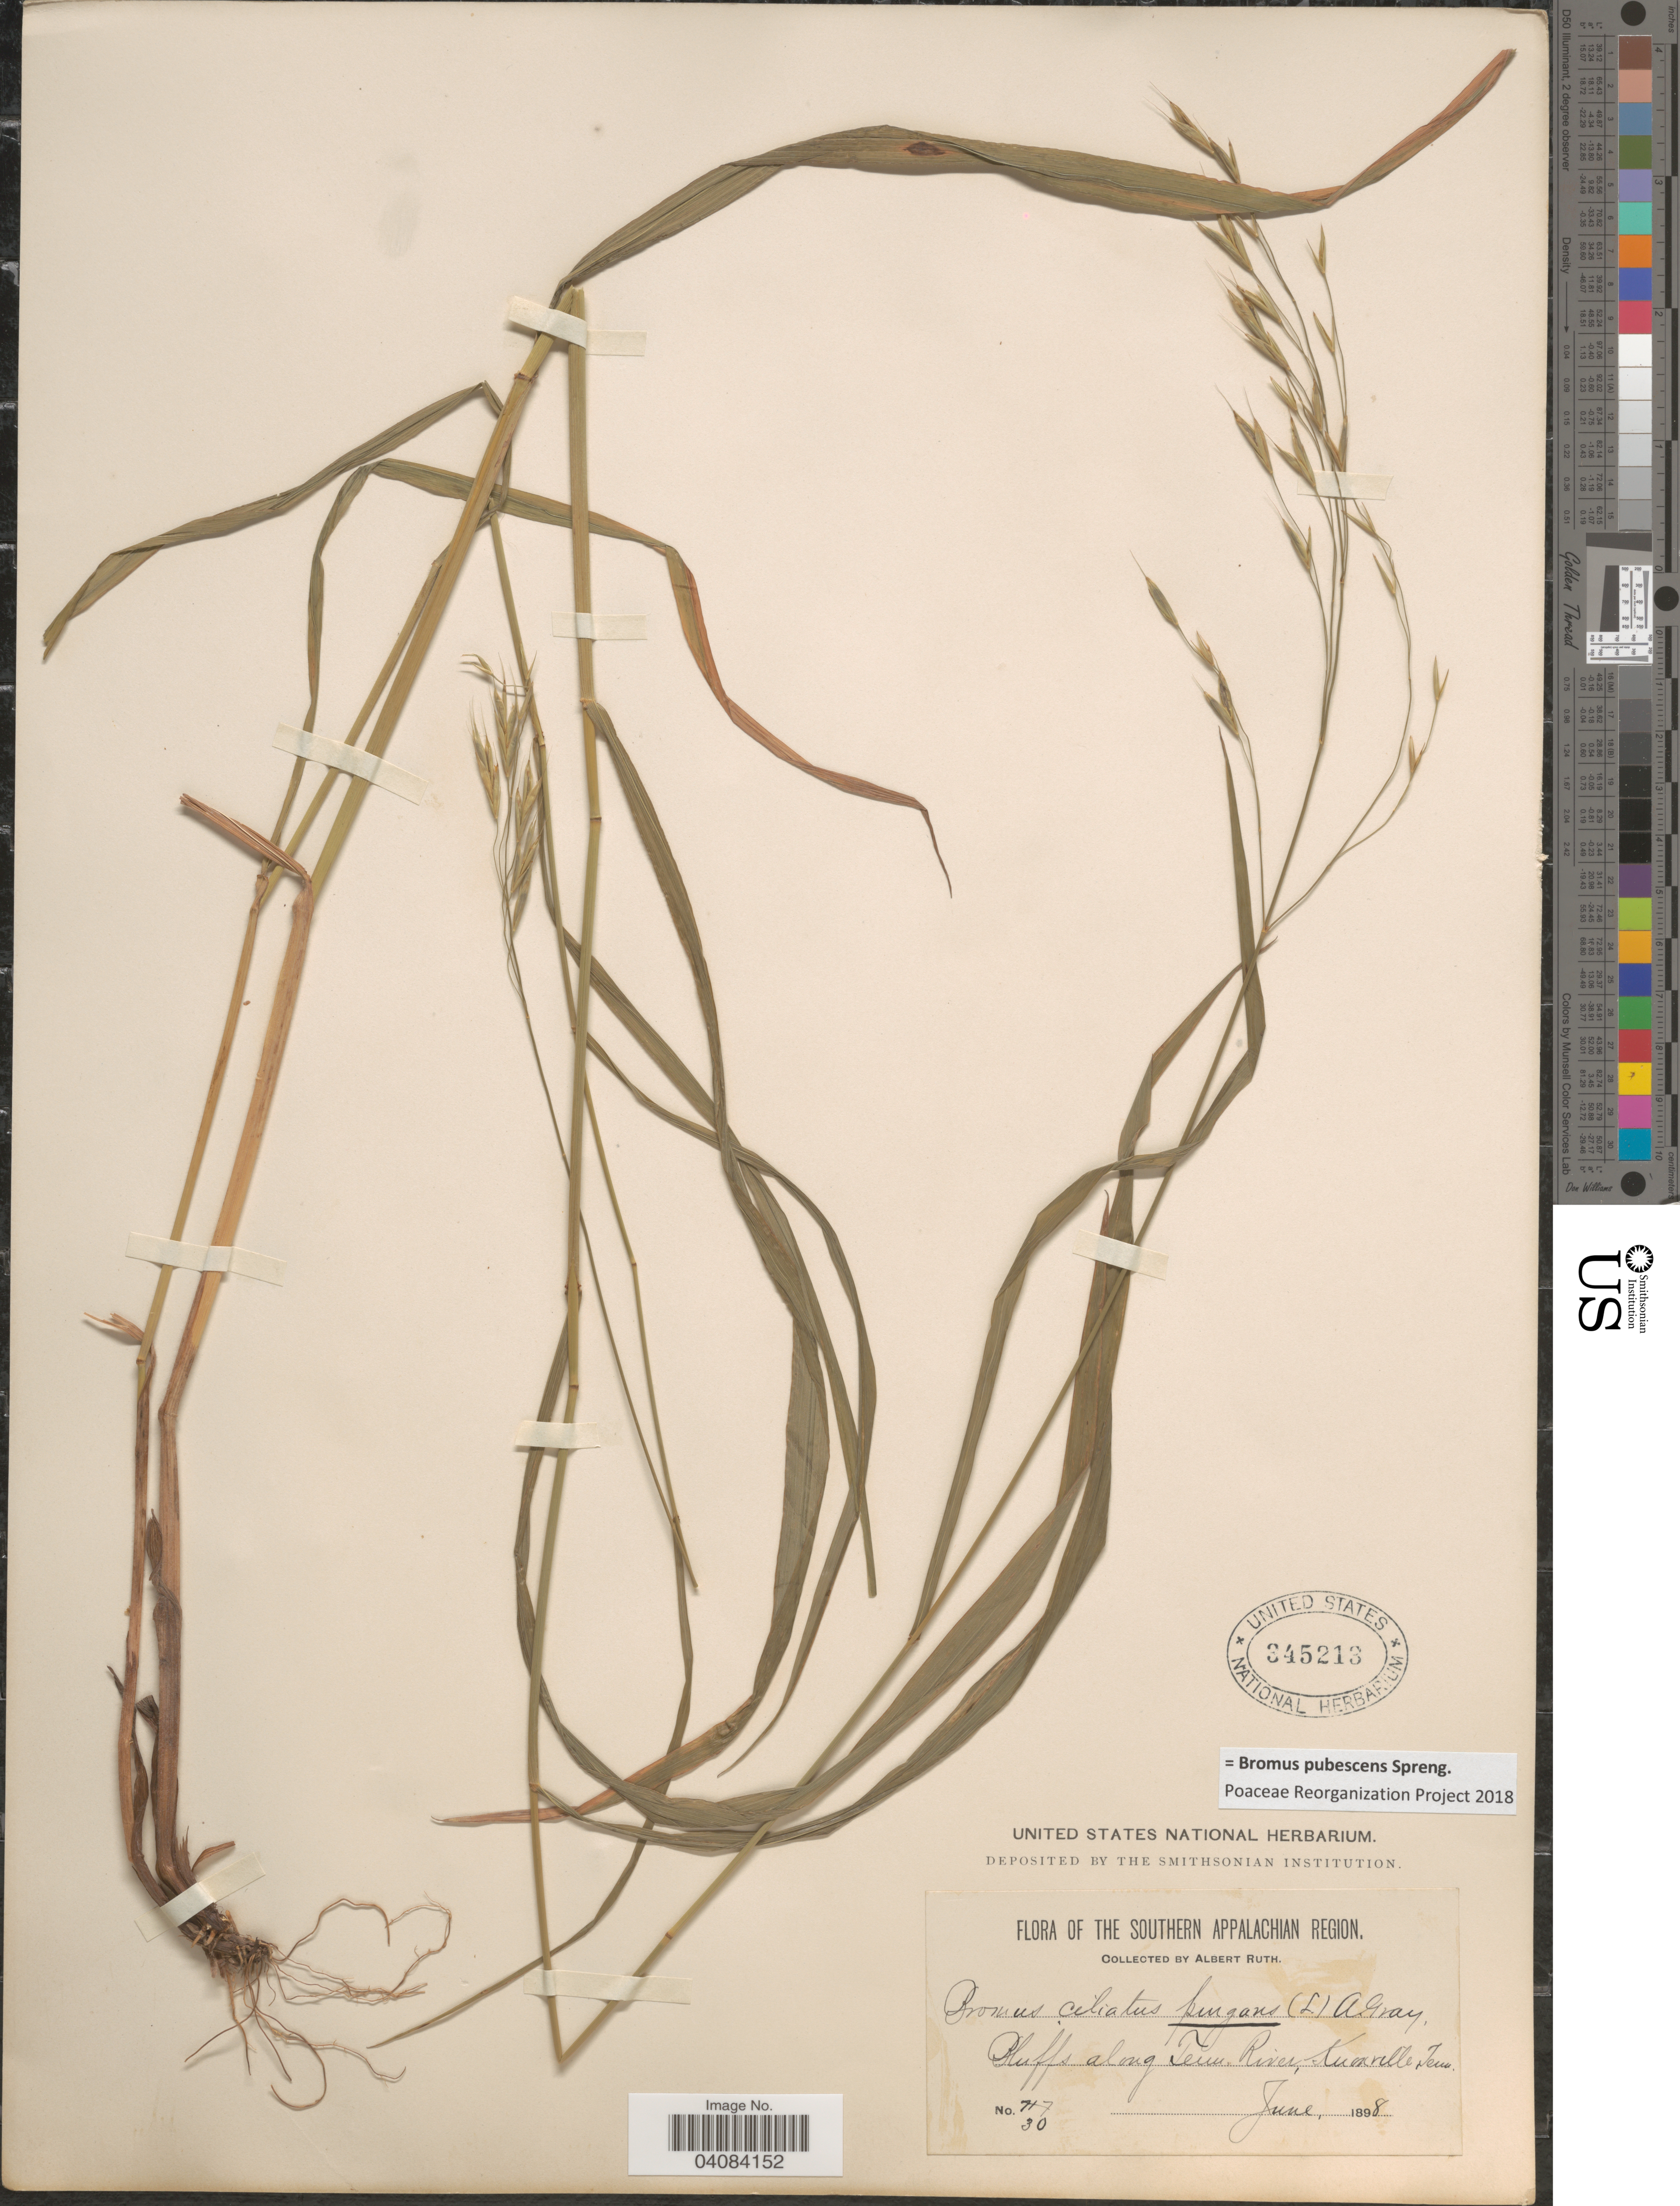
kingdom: Plantae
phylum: Tracheophyta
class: Liliopsida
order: Poales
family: Poaceae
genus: Bromus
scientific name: Bromus pubescens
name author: Muhl. ex Willd.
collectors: A. Ruth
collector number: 30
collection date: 1898-06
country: United States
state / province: Tennessee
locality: The Southern Appalachian Region. Bluffs along Tenn. River, Knoxville.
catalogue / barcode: US 345213